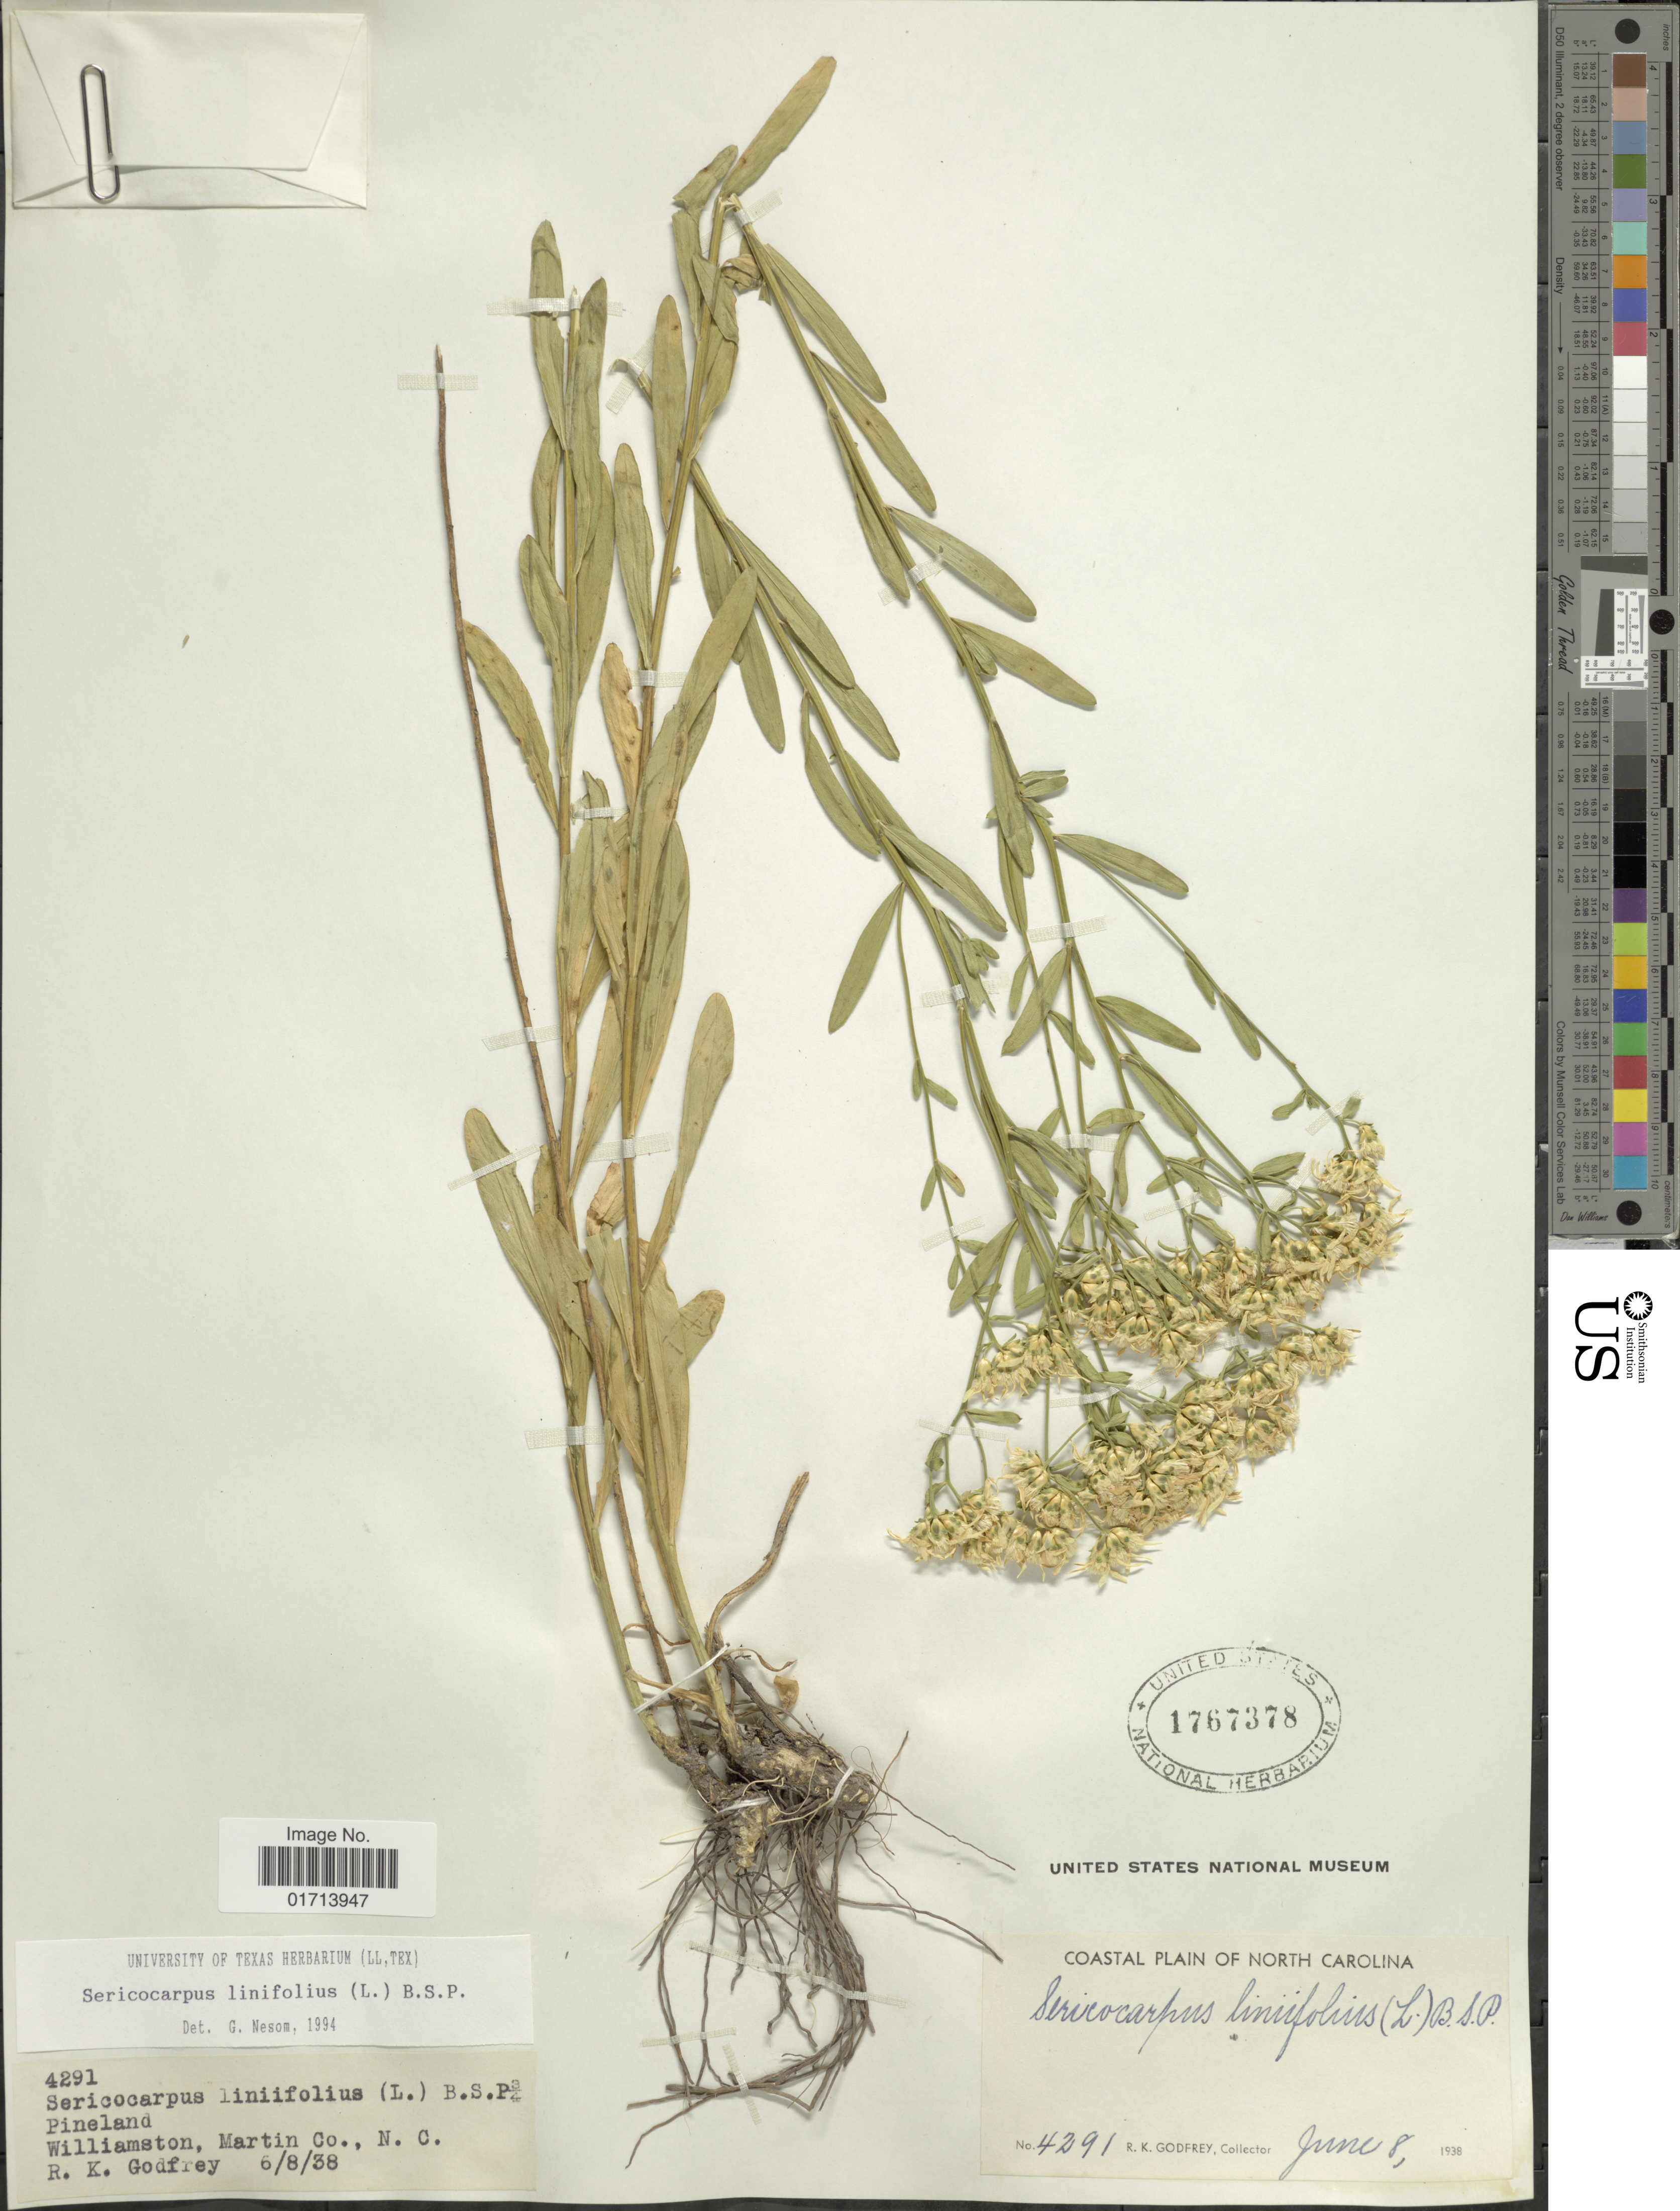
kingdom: Plantae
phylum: Tracheophyta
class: Magnoliopsida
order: Asterales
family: Asteraceae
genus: Sericocarpus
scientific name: Sericocarpus linifolius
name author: (L.) Britton, Stearns & Poggenb.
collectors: R. K. Godfrey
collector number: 4291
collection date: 1938-06-08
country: United States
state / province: North Carolina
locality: Williamston, Martin Co., N. C.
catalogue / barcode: US 1767378